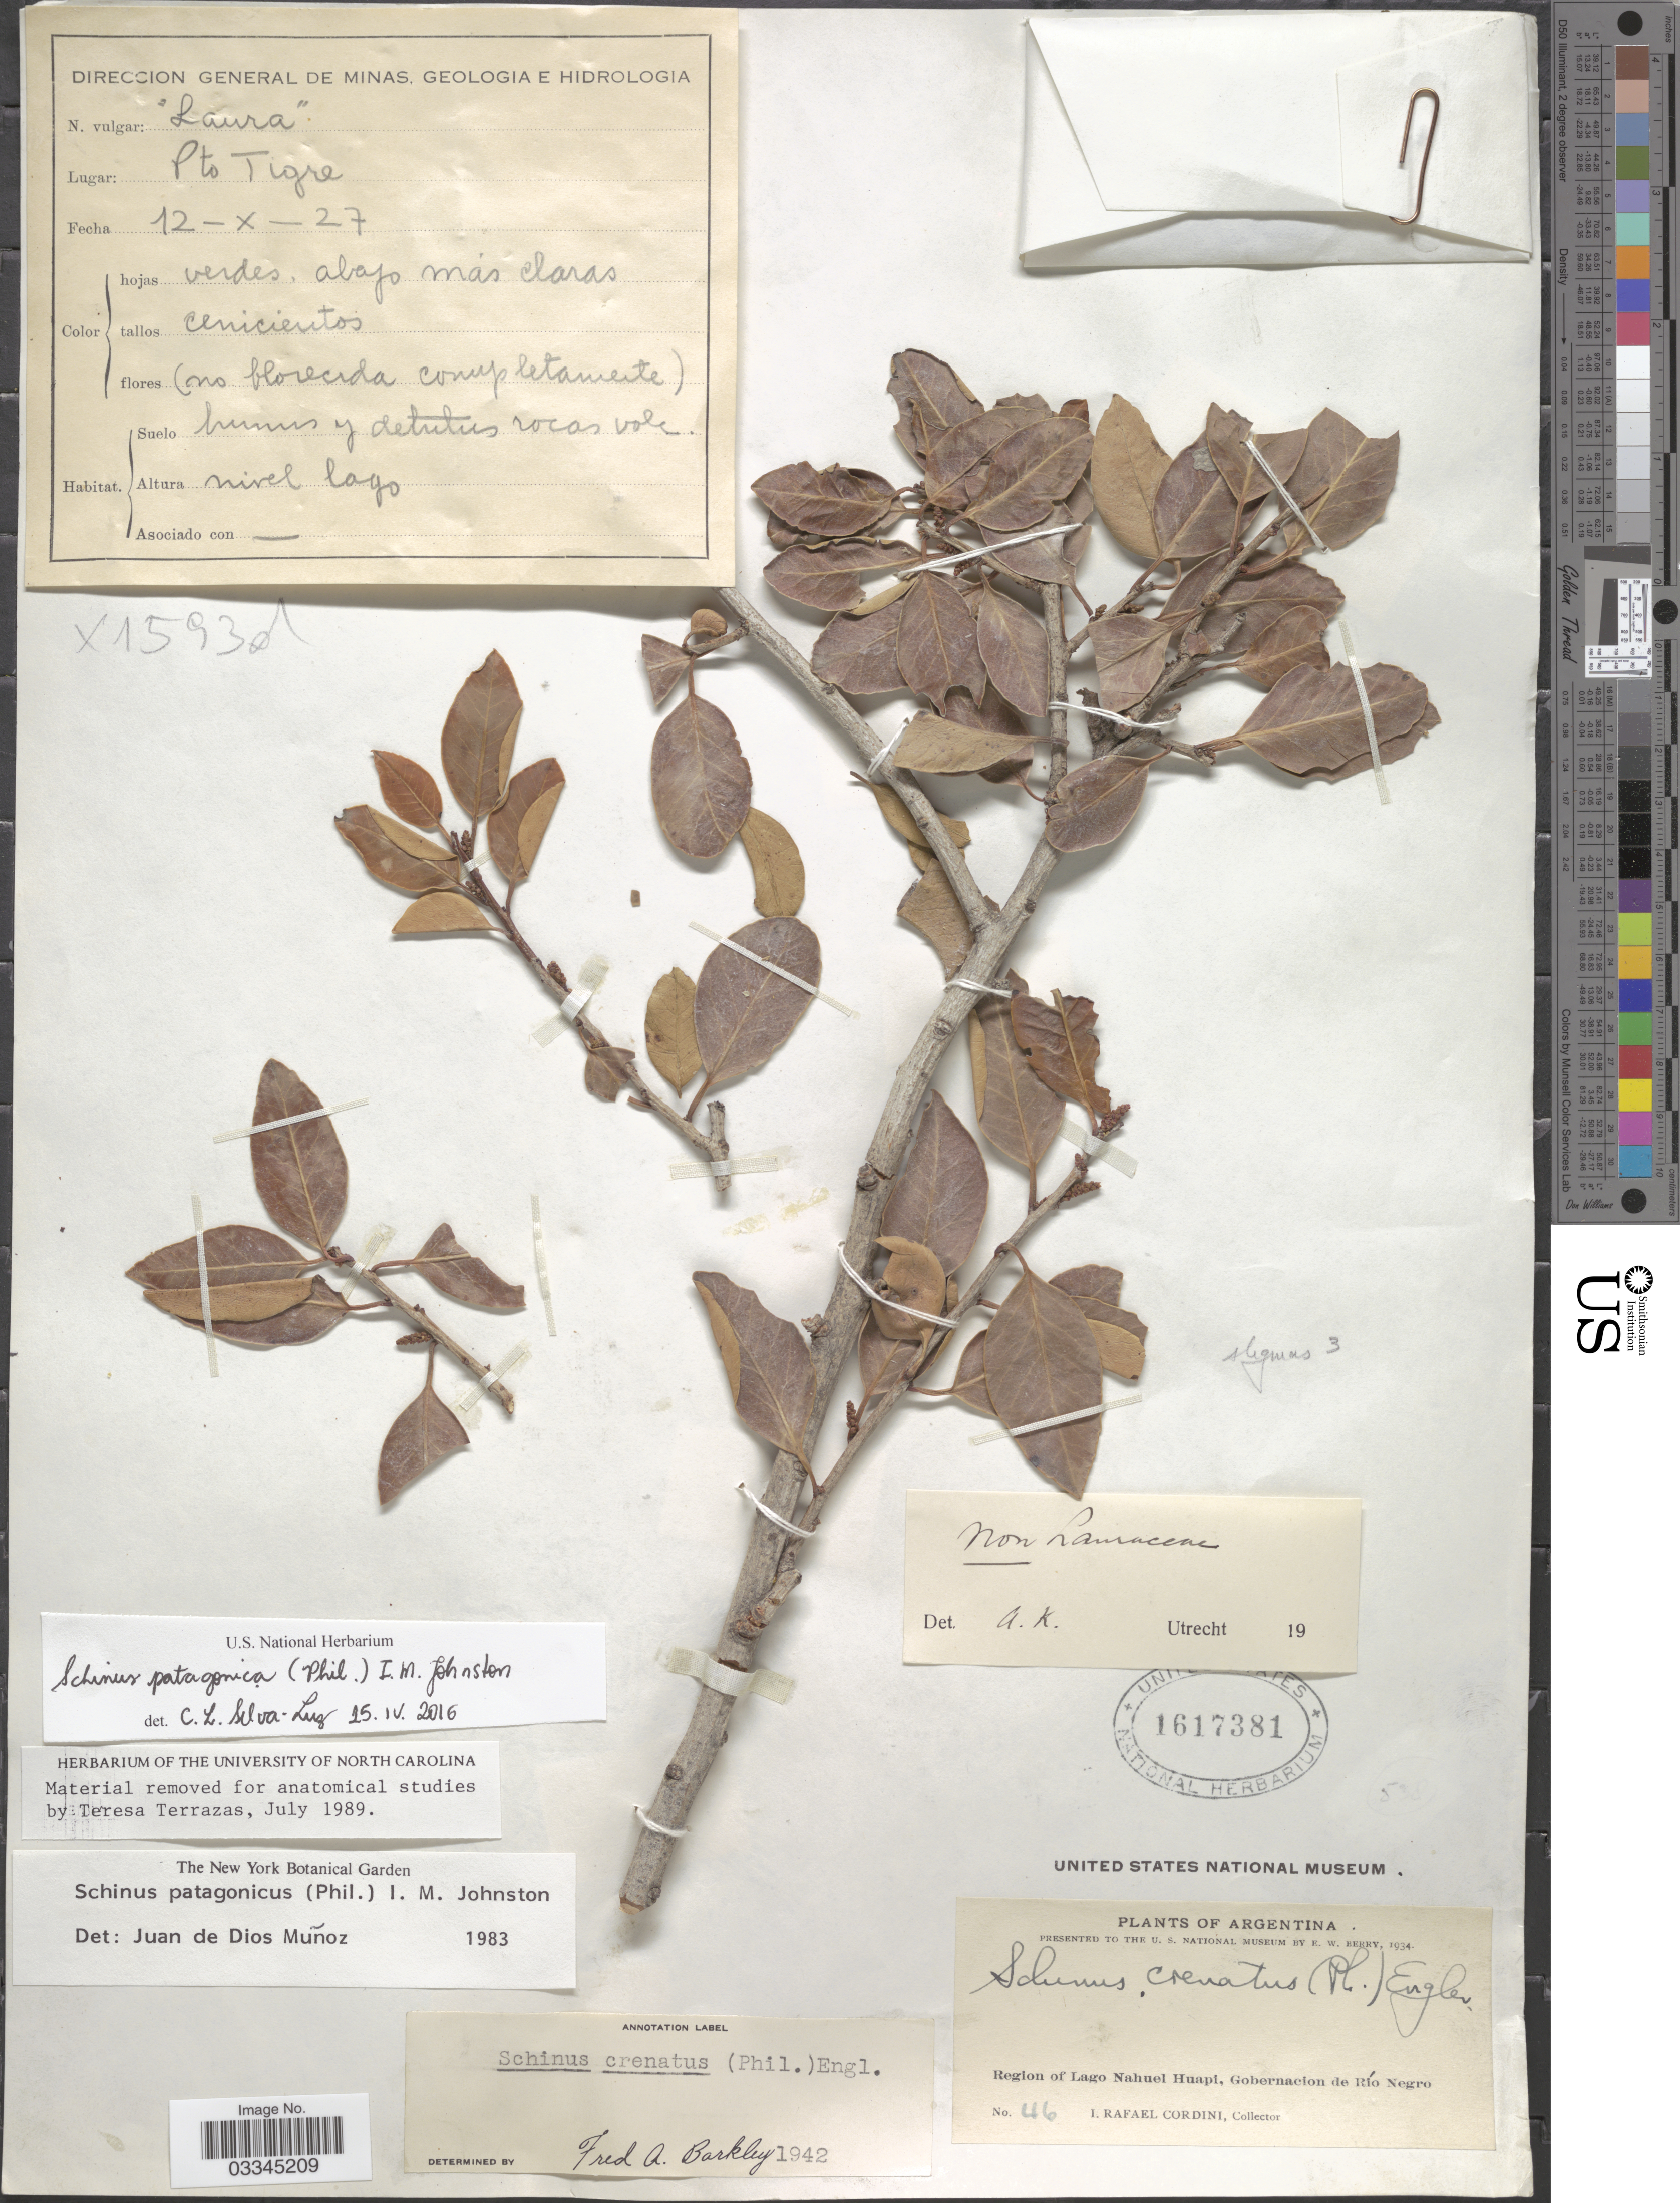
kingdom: Plantae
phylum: Tracheophyta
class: Magnoliopsida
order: Sapindales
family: Anacardiaceae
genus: Schinus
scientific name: Schinus patagonica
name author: (Phil.) I.M. Johnst.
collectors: I. Cordini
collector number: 46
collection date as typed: Transcribed d/m/y: 10/10/27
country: Argentina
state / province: Rio Negro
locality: Region of Lago Nahuel Huapi, Gobernacion de Río Negro.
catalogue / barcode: US 1617381